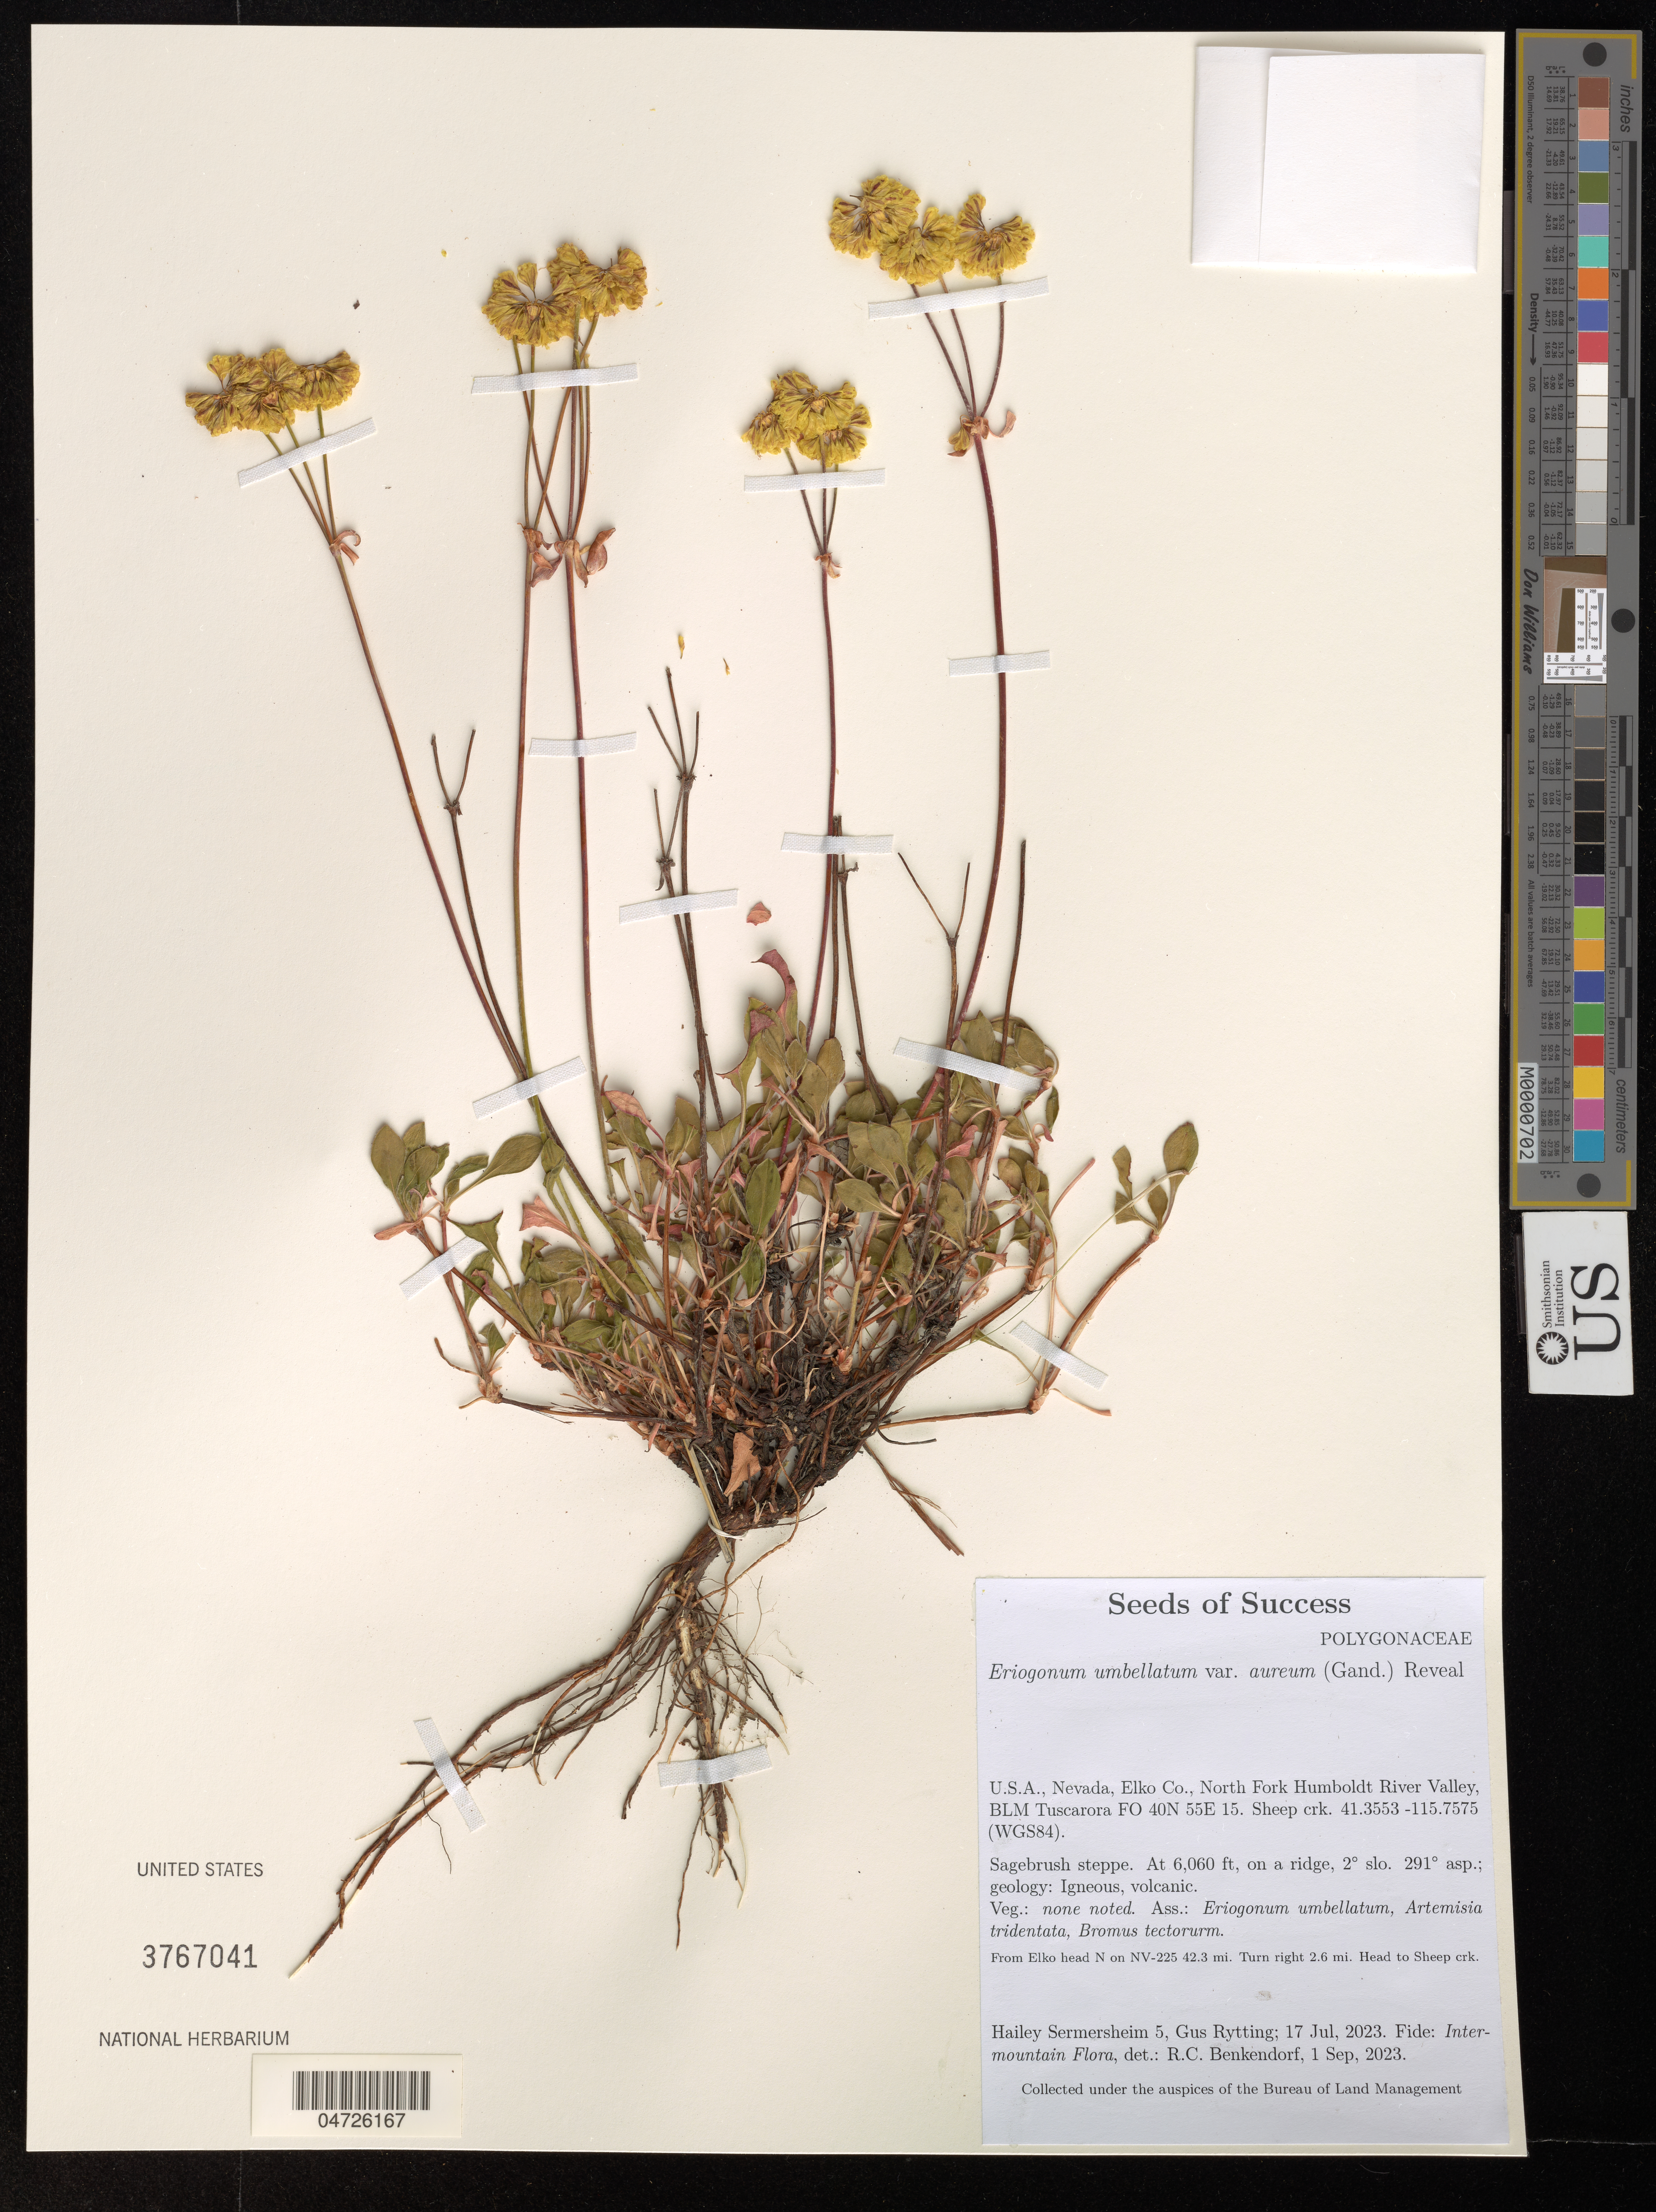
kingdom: Plantae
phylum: Tracheophyta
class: Magnoliopsida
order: Caryophyllales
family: Polygonaceae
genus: Eriogonum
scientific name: Eriogonum umbellatum var. aureum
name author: (Gand.) Reveal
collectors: H. Sermersheim & G. Rytting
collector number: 5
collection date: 2023-07-17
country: United States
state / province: Nevada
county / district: Elko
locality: Elko Co., North Fork Humboldt River Valley, BLM Tuscarora FO 40N 55E 15. Sheep crk. (WGS84). From Elko head N on NV-225 42.3 mi. Turn right 2.6 mi. Head to Sheep crk.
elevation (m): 1847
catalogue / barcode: US 3767041